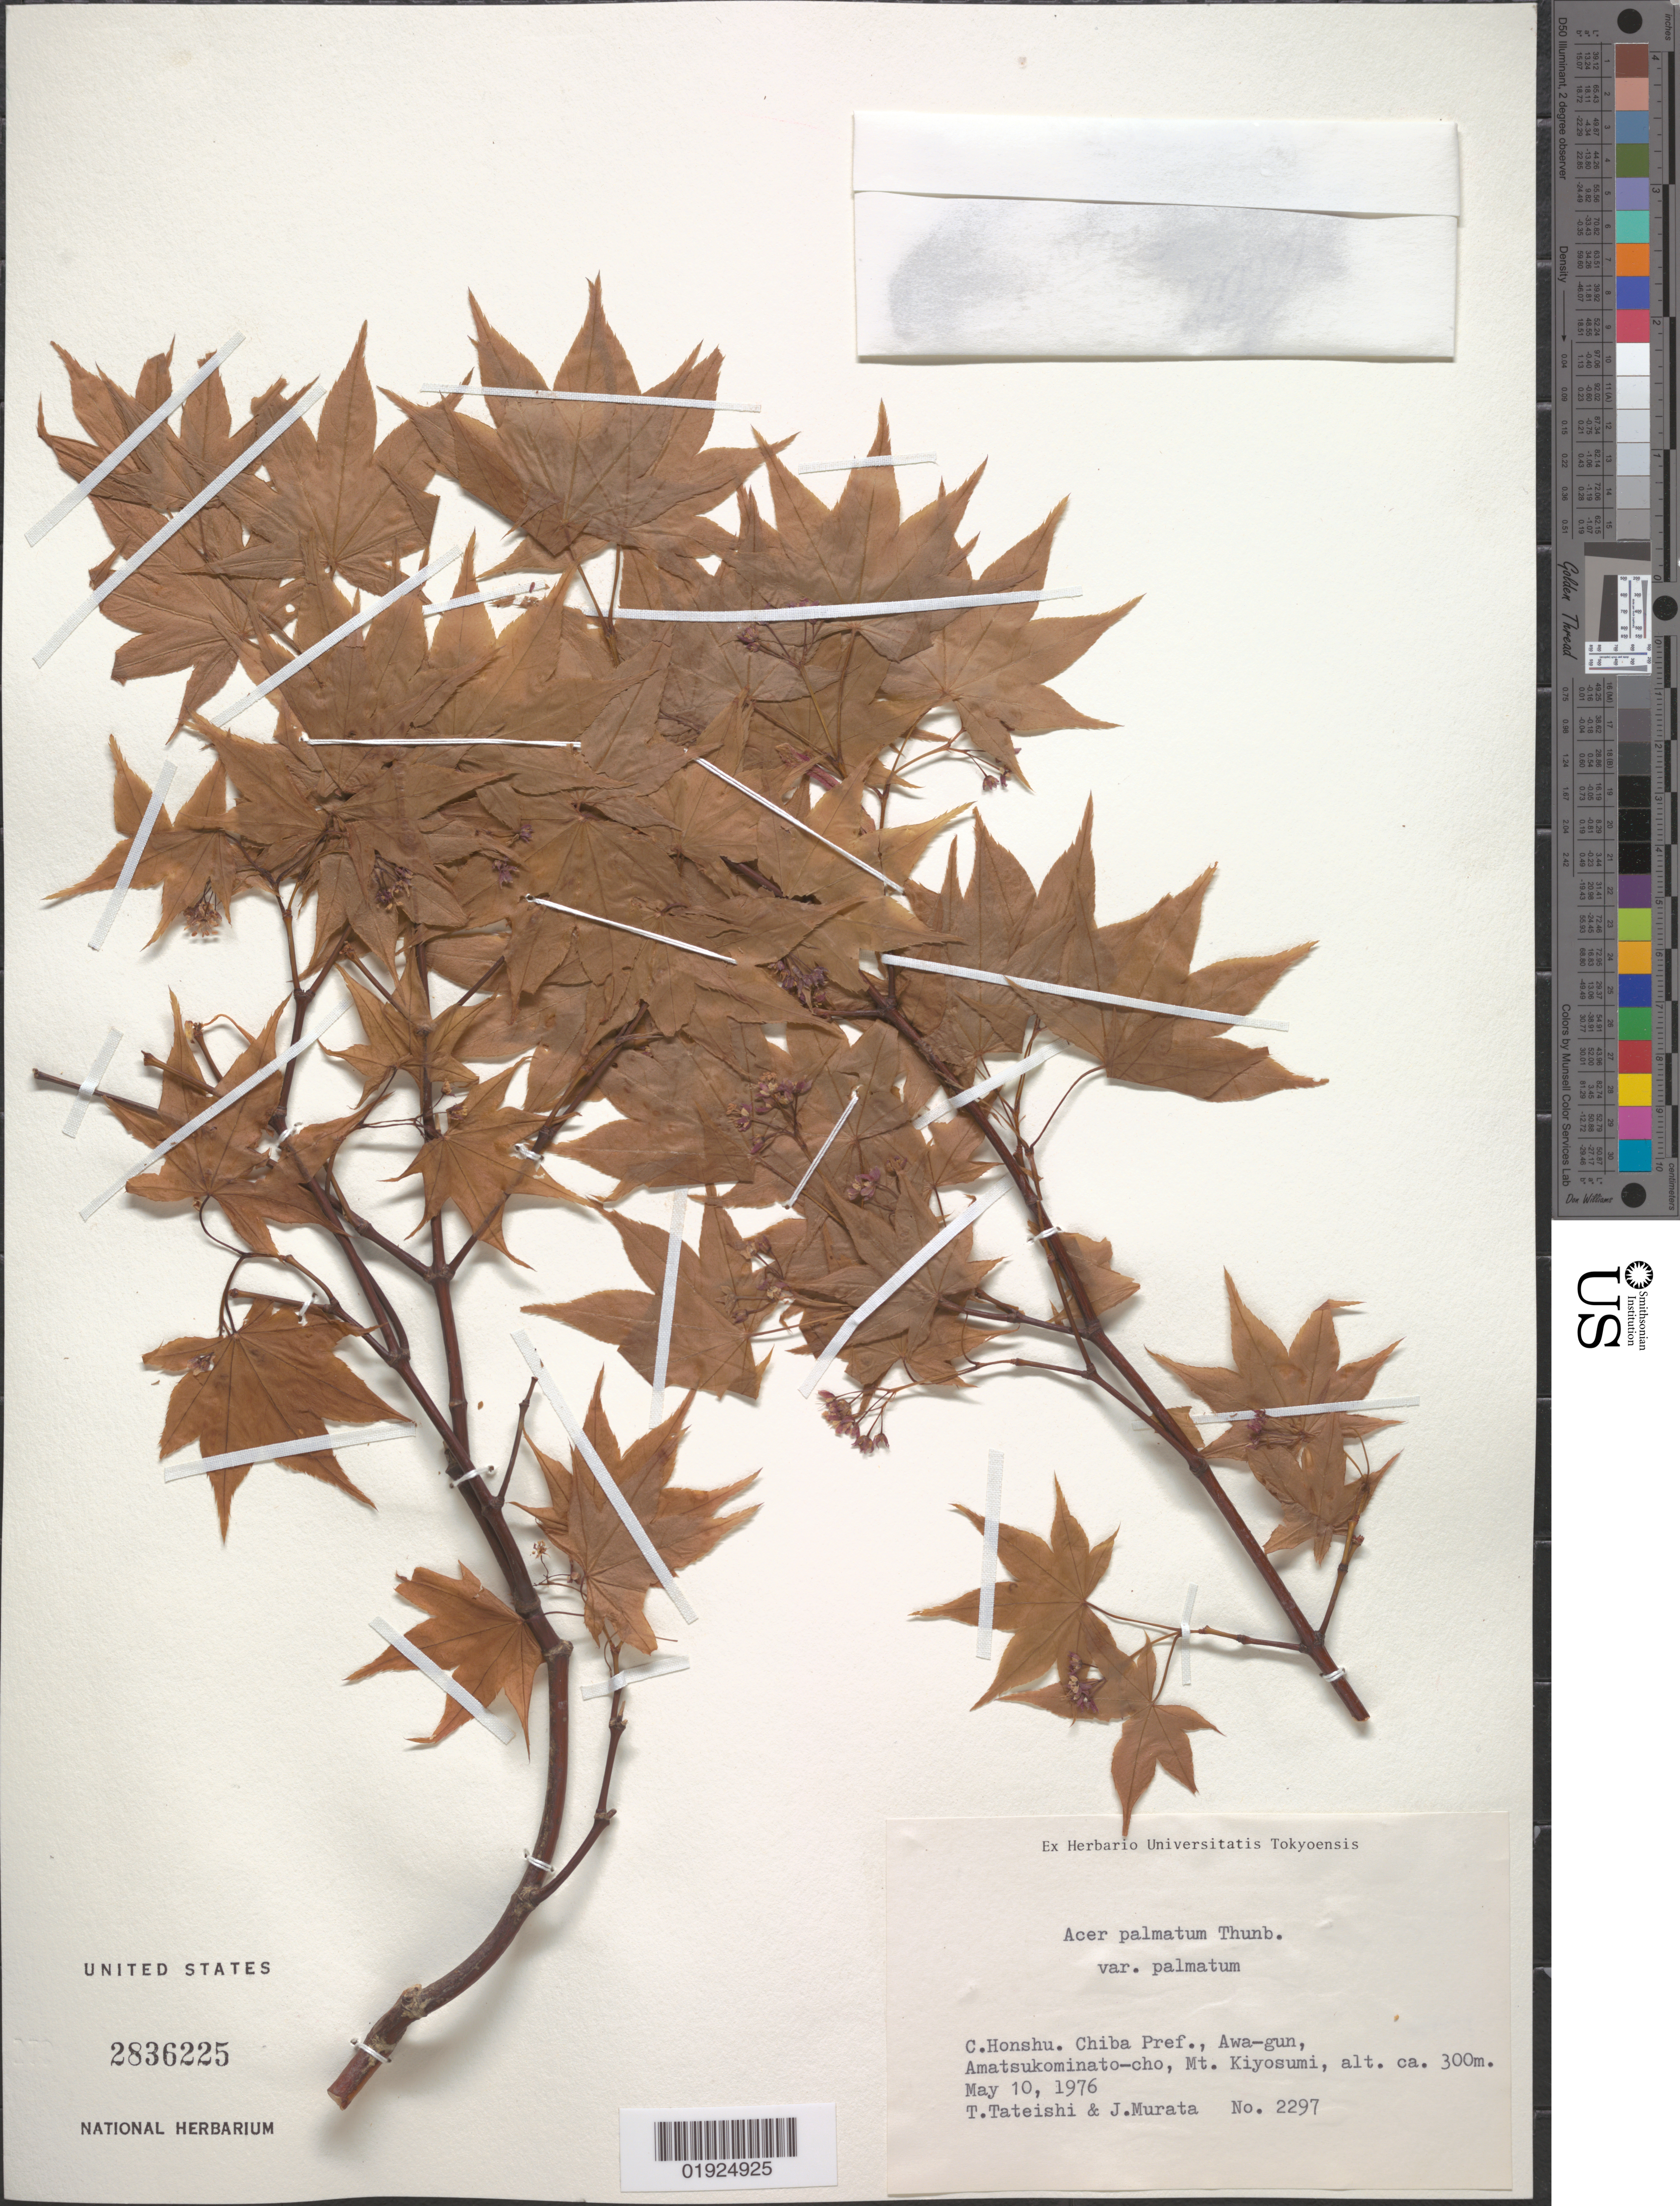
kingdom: Plantae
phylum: Tracheophyta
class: Magnoliopsida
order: Sapindales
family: Sapindaceae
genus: Acer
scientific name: Acer palmatum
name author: Thunb.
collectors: T. Tateishi & J. Murata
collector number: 2297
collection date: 1976-05-10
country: Japan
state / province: Tiba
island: Honshu I.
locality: Awa-gun, Amatsukominato-cho, Mt. Kiyosumi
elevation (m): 300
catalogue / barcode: US 2836225